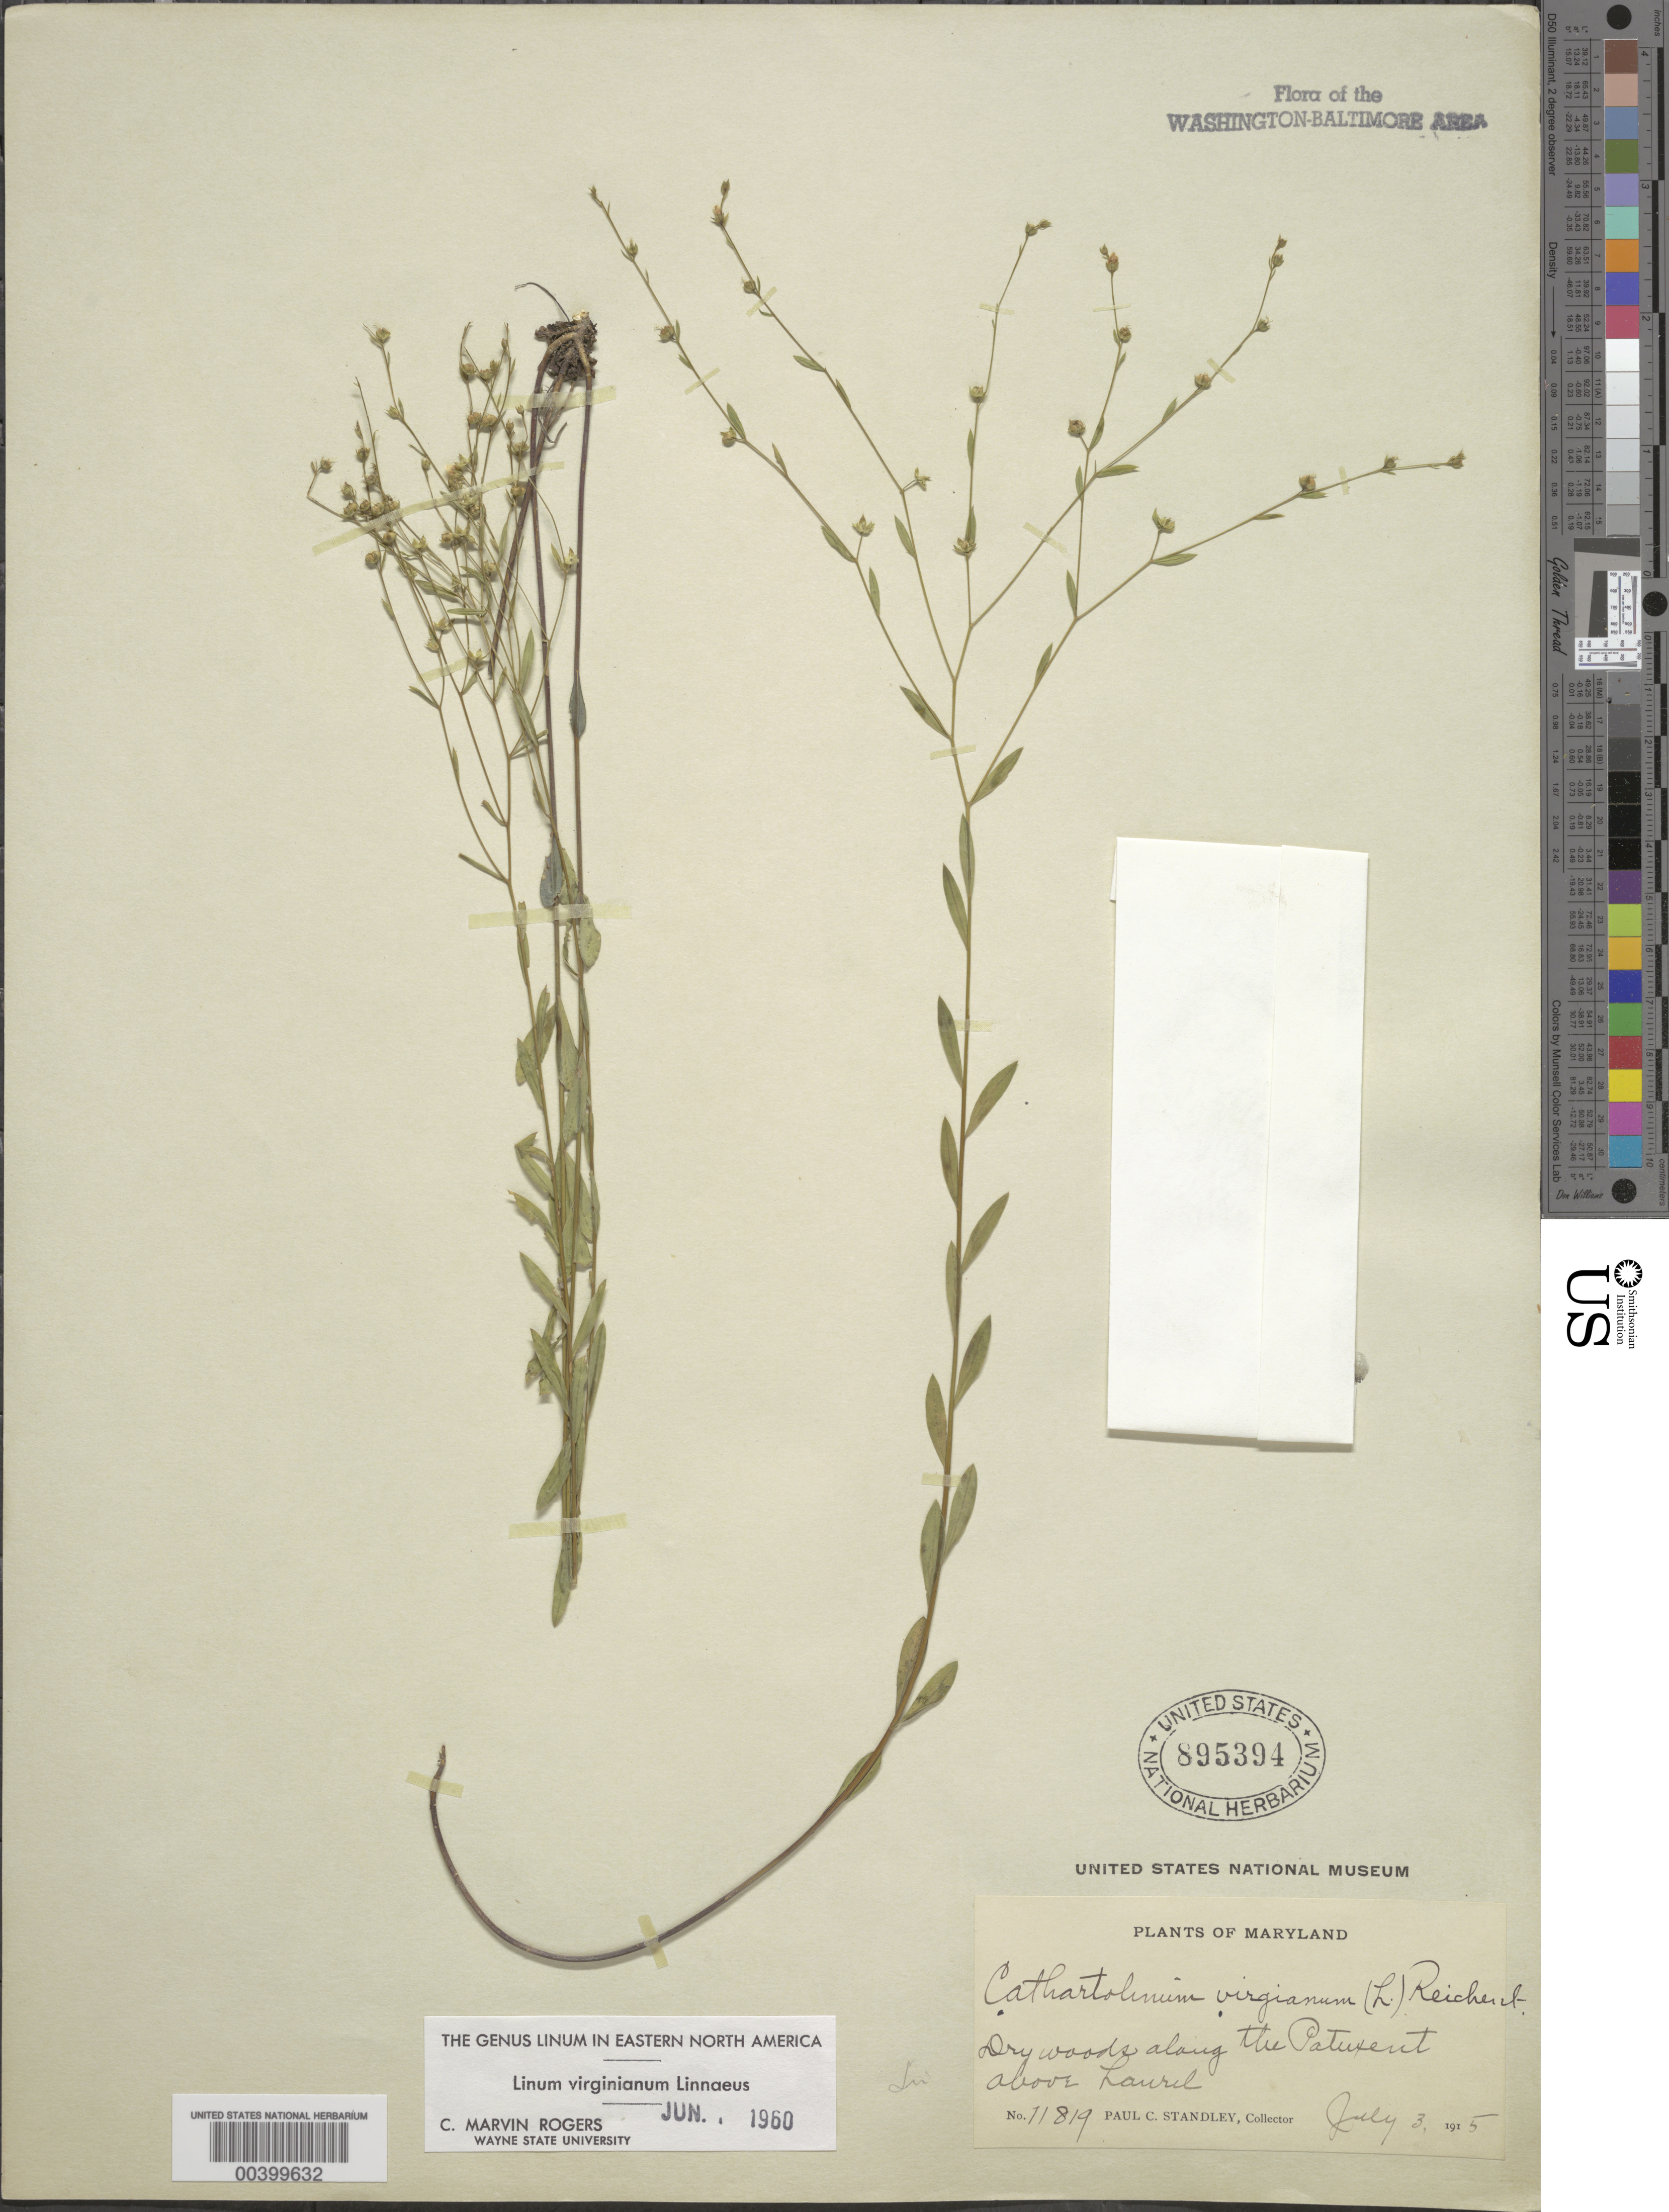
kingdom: Plantae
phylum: Tracheophyta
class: Magnoliopsida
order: Malpighiales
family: Linaceae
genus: Linum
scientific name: Linum virginianum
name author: L.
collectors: P. C. Standley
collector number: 11819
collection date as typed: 03 Jul 1915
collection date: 1915-07-03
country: United States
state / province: Maryland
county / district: Prince George's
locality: Patuxent River above Laurel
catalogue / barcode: US 895394